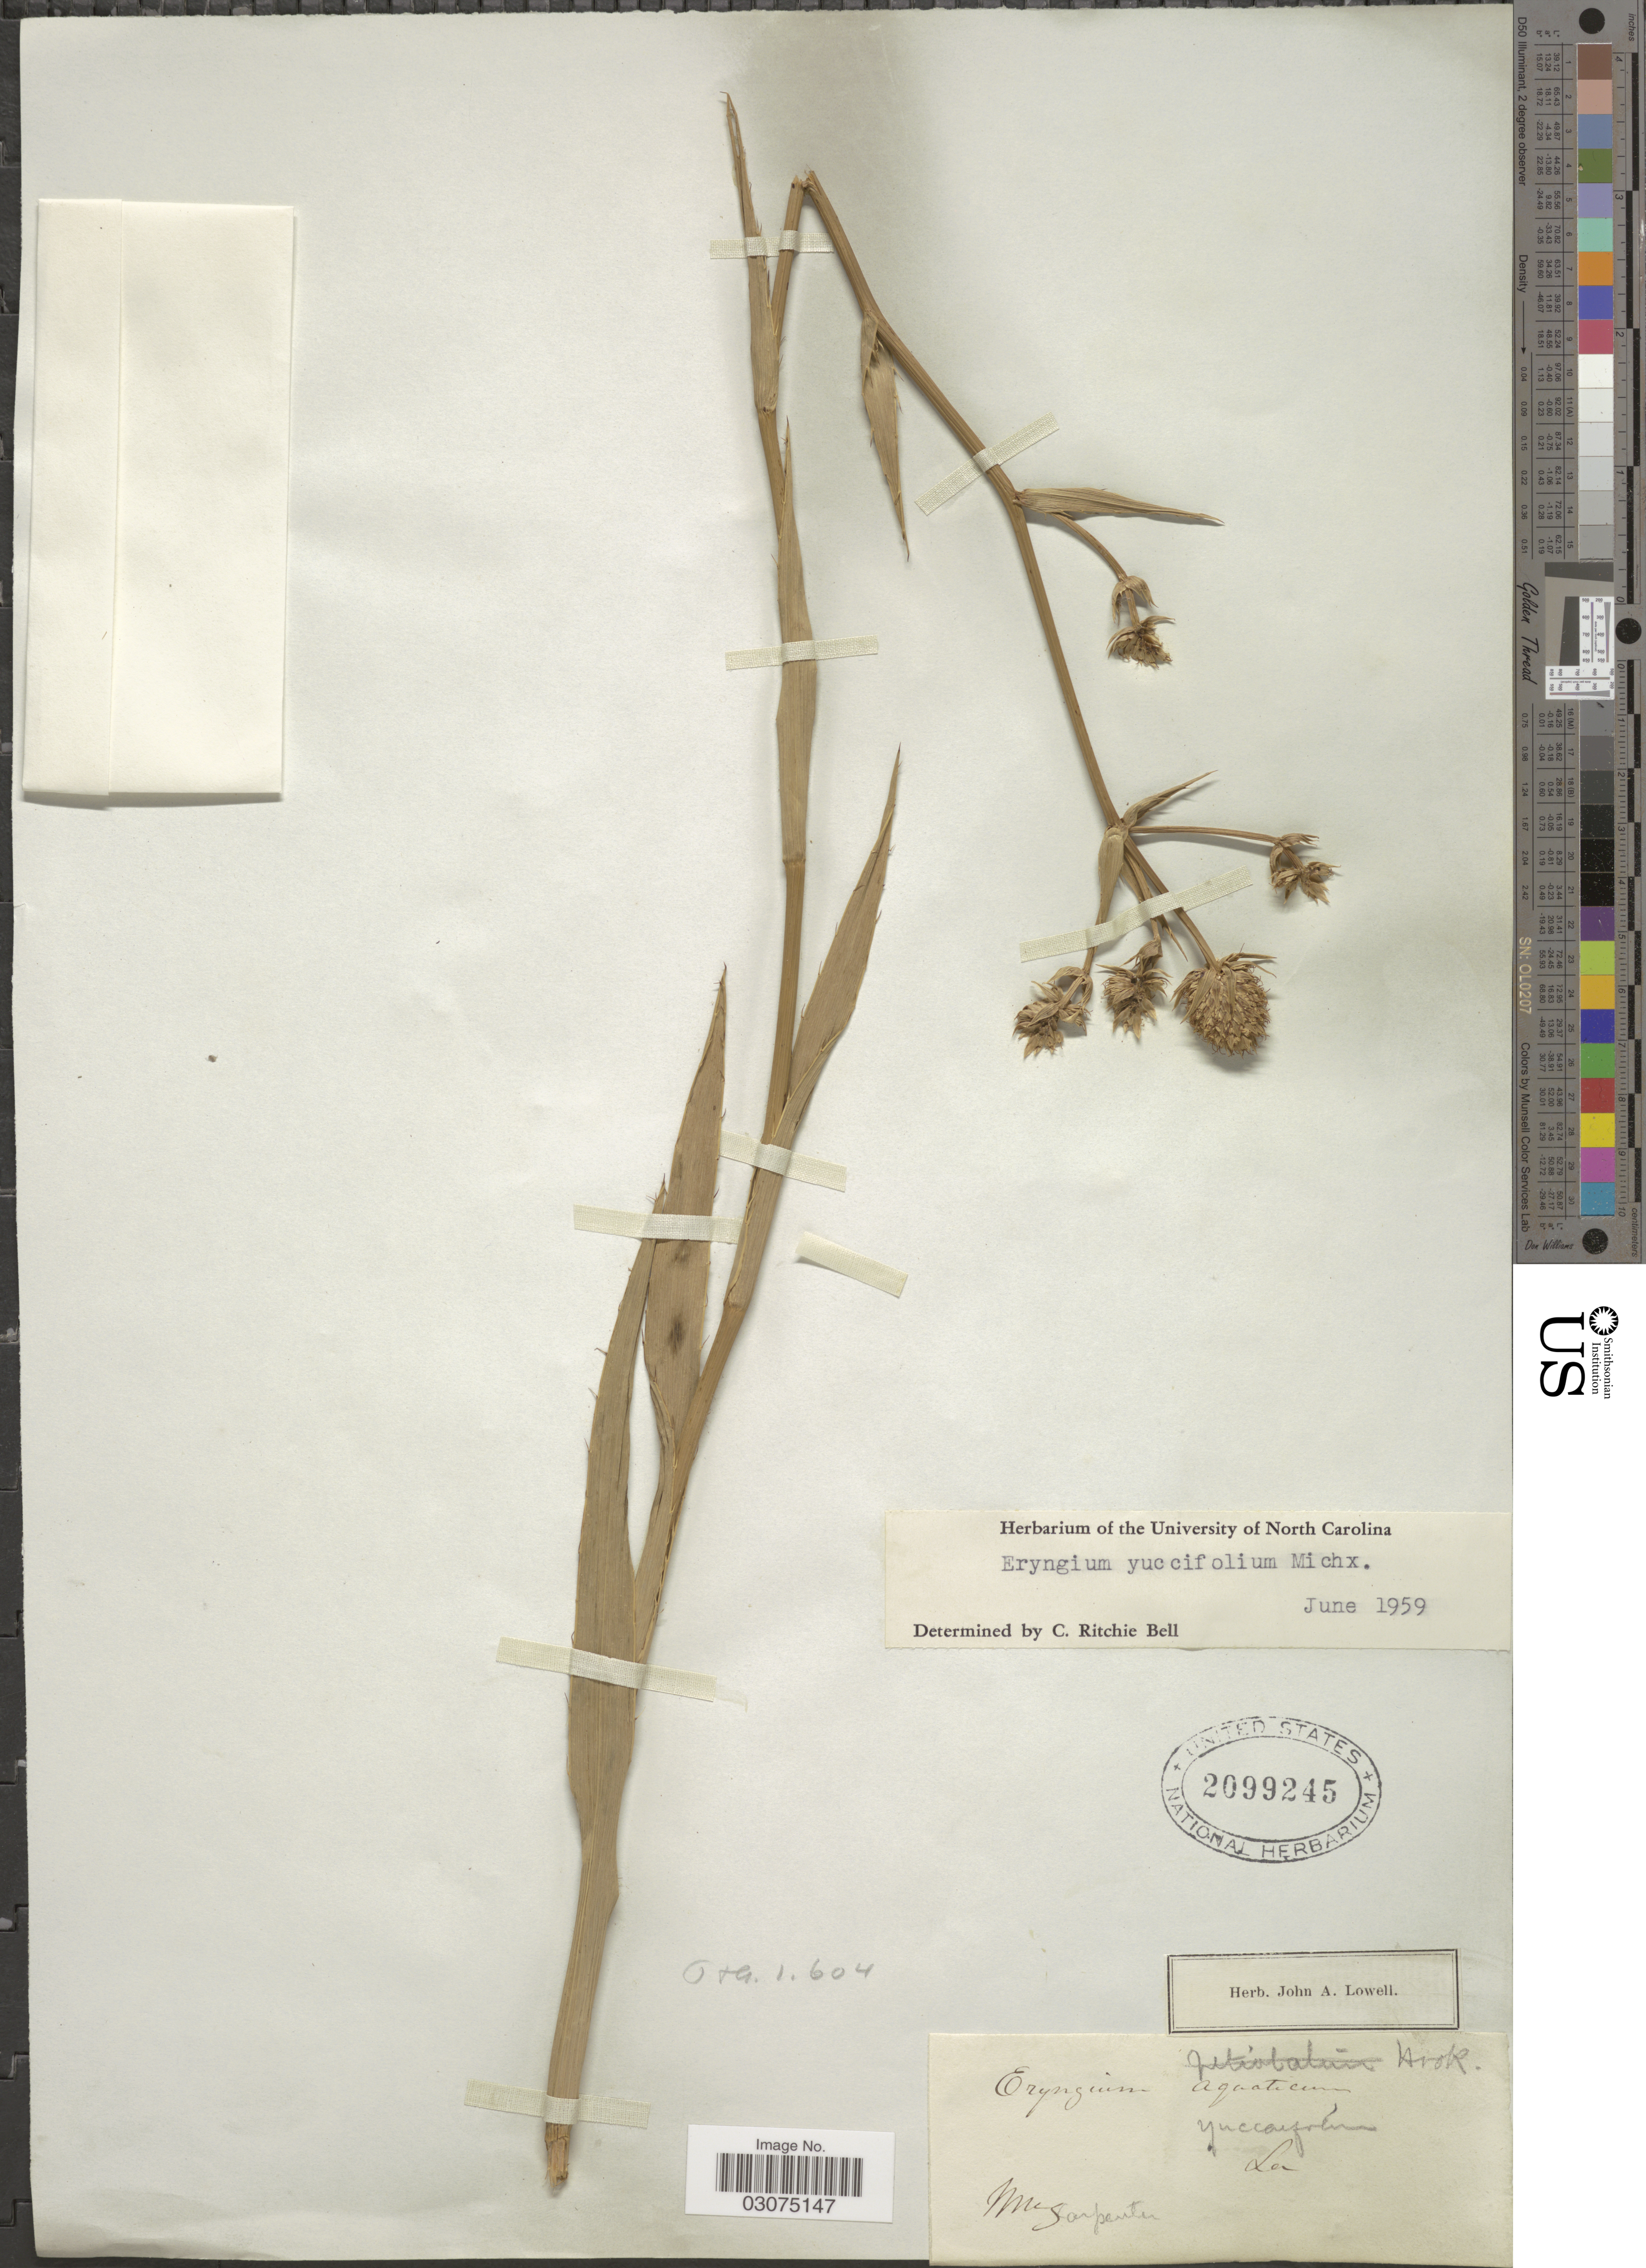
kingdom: Plantae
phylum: Tracheophyta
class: Magnoliopsida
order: Apiales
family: Apiaceae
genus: Eryngium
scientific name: Eryngium yuccifolium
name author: Michx.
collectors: M. Carpenter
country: United States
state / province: Louisiana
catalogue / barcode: US 2099245